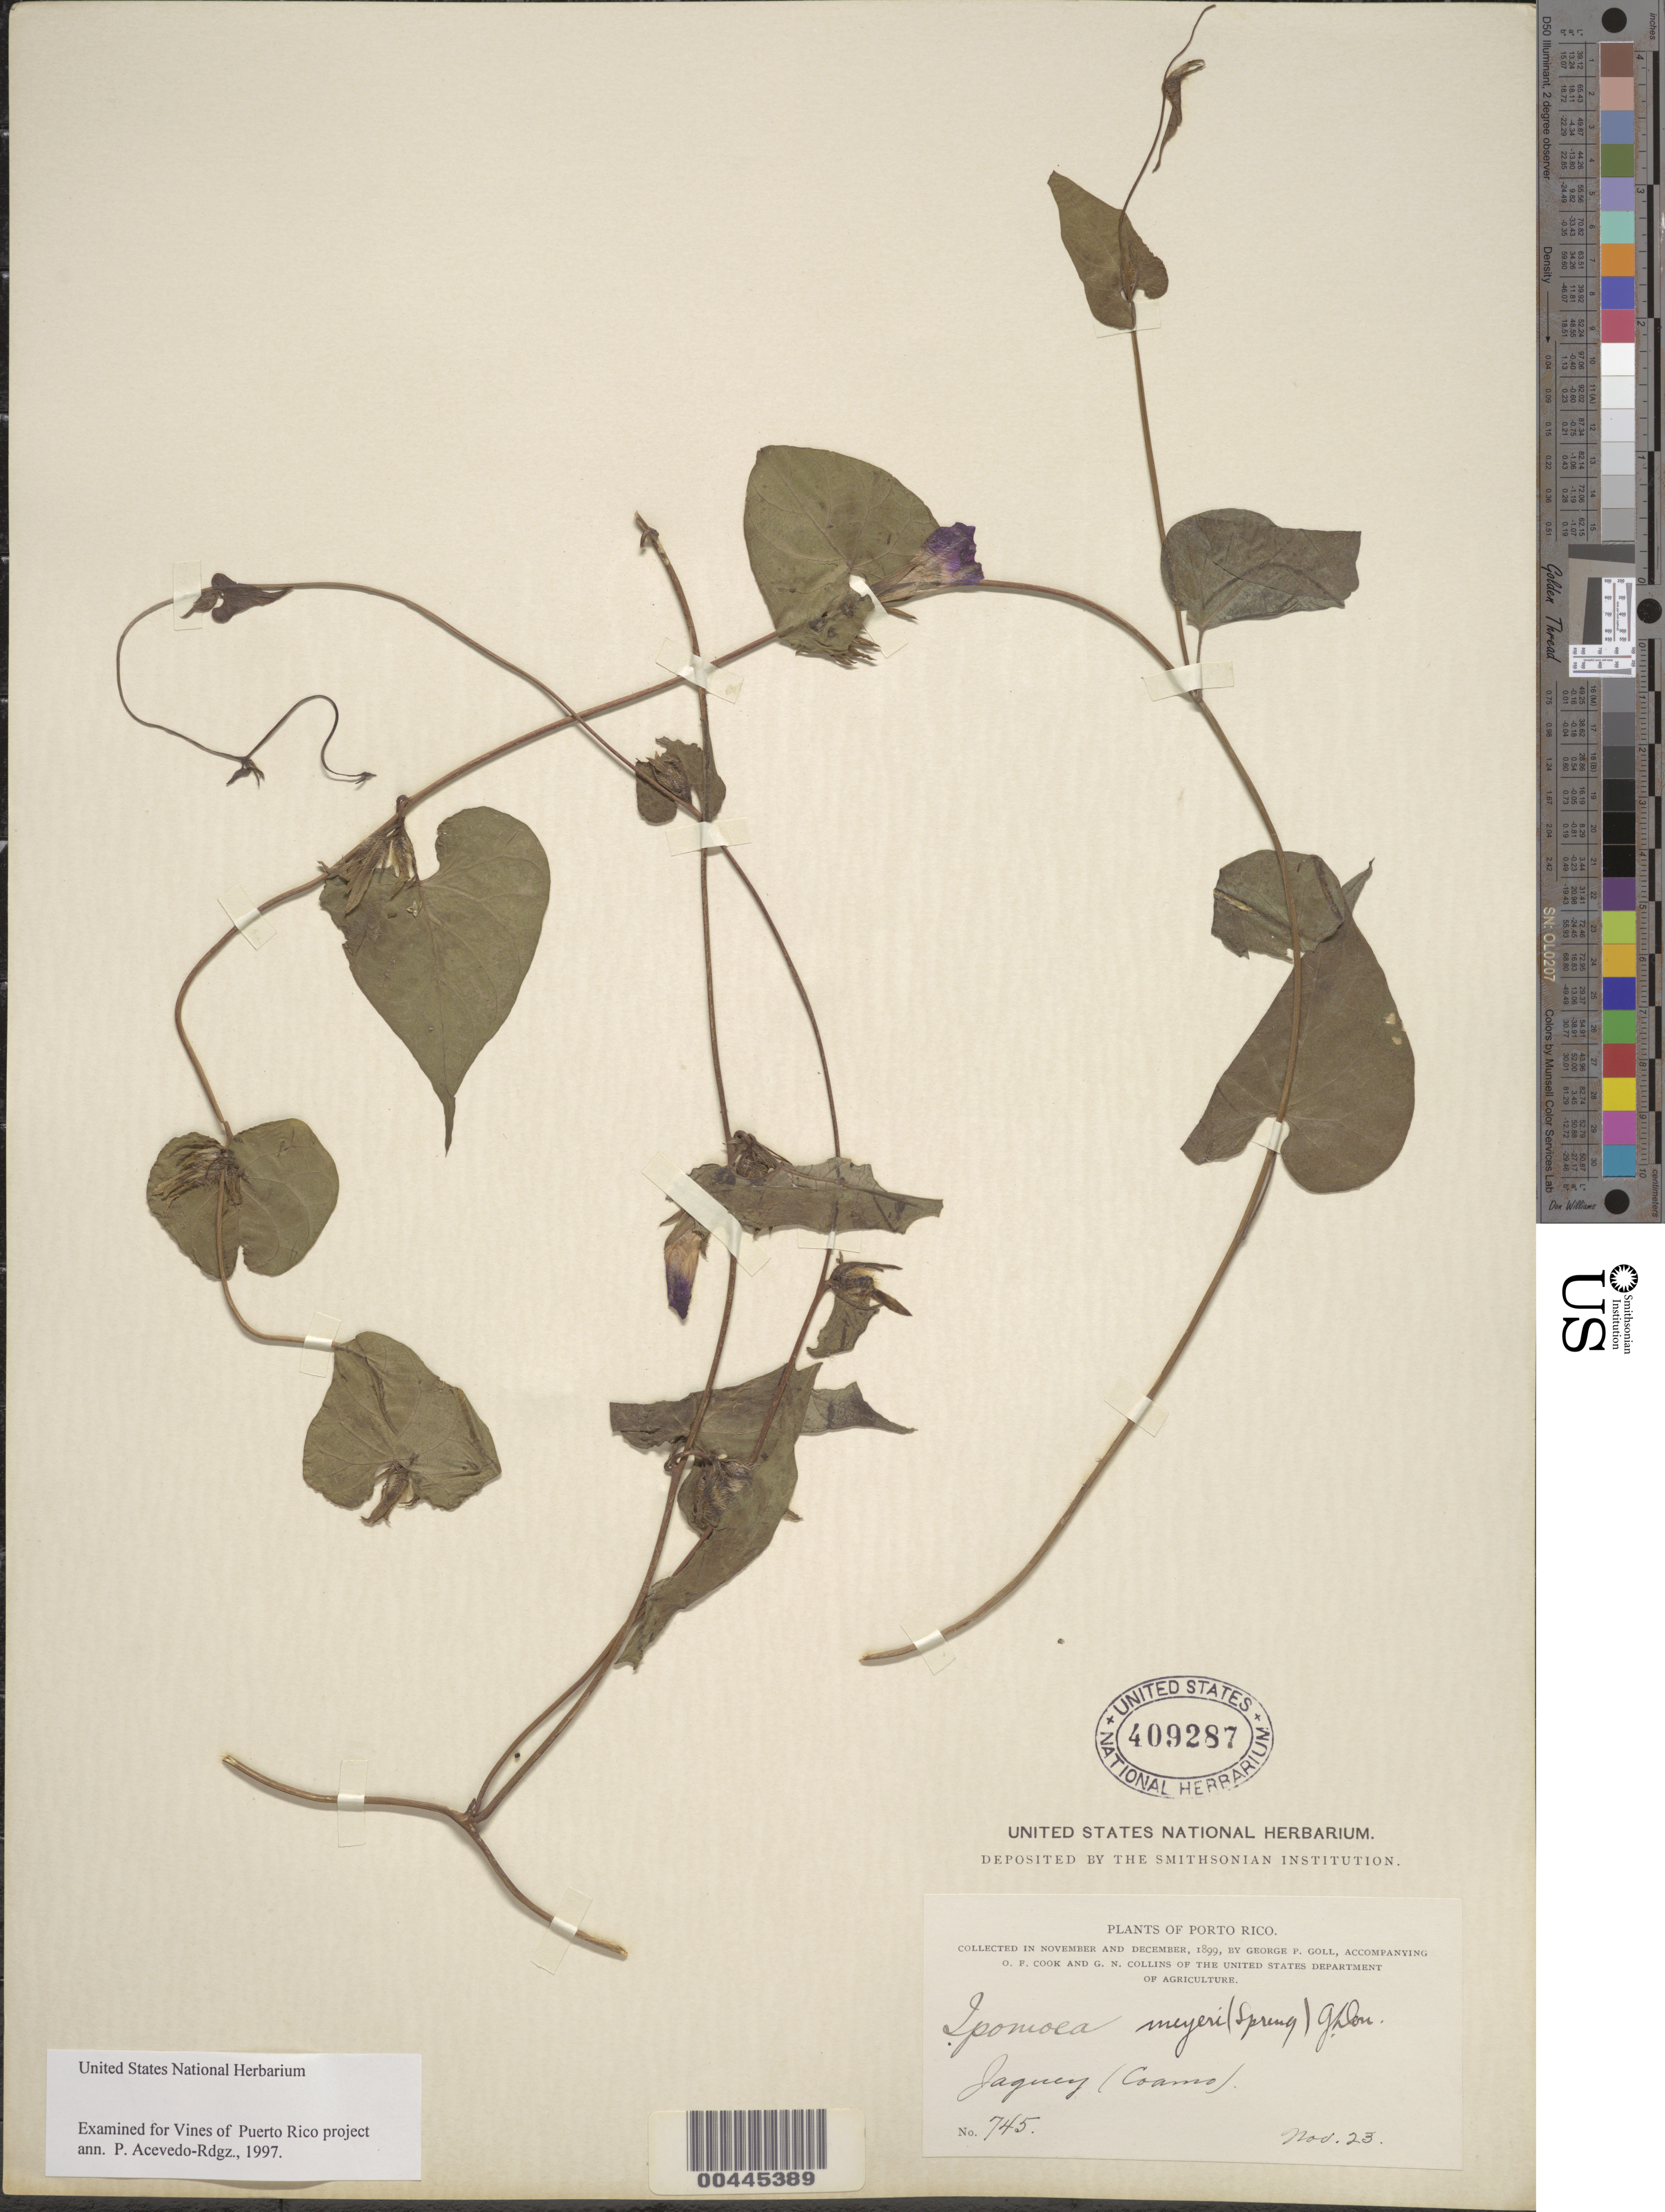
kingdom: Plantae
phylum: Tracheophyta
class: Magnoliopsida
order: Solanales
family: Convolvulaceae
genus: Ipomoea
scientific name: Ipomoea meyeri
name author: (Spreng.) G. Don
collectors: G. Goll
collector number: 745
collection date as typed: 23 Nov 1899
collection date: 1899-11-23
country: Puerto Rico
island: Greater Antilles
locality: Jaquez (Coamo).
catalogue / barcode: US 409287